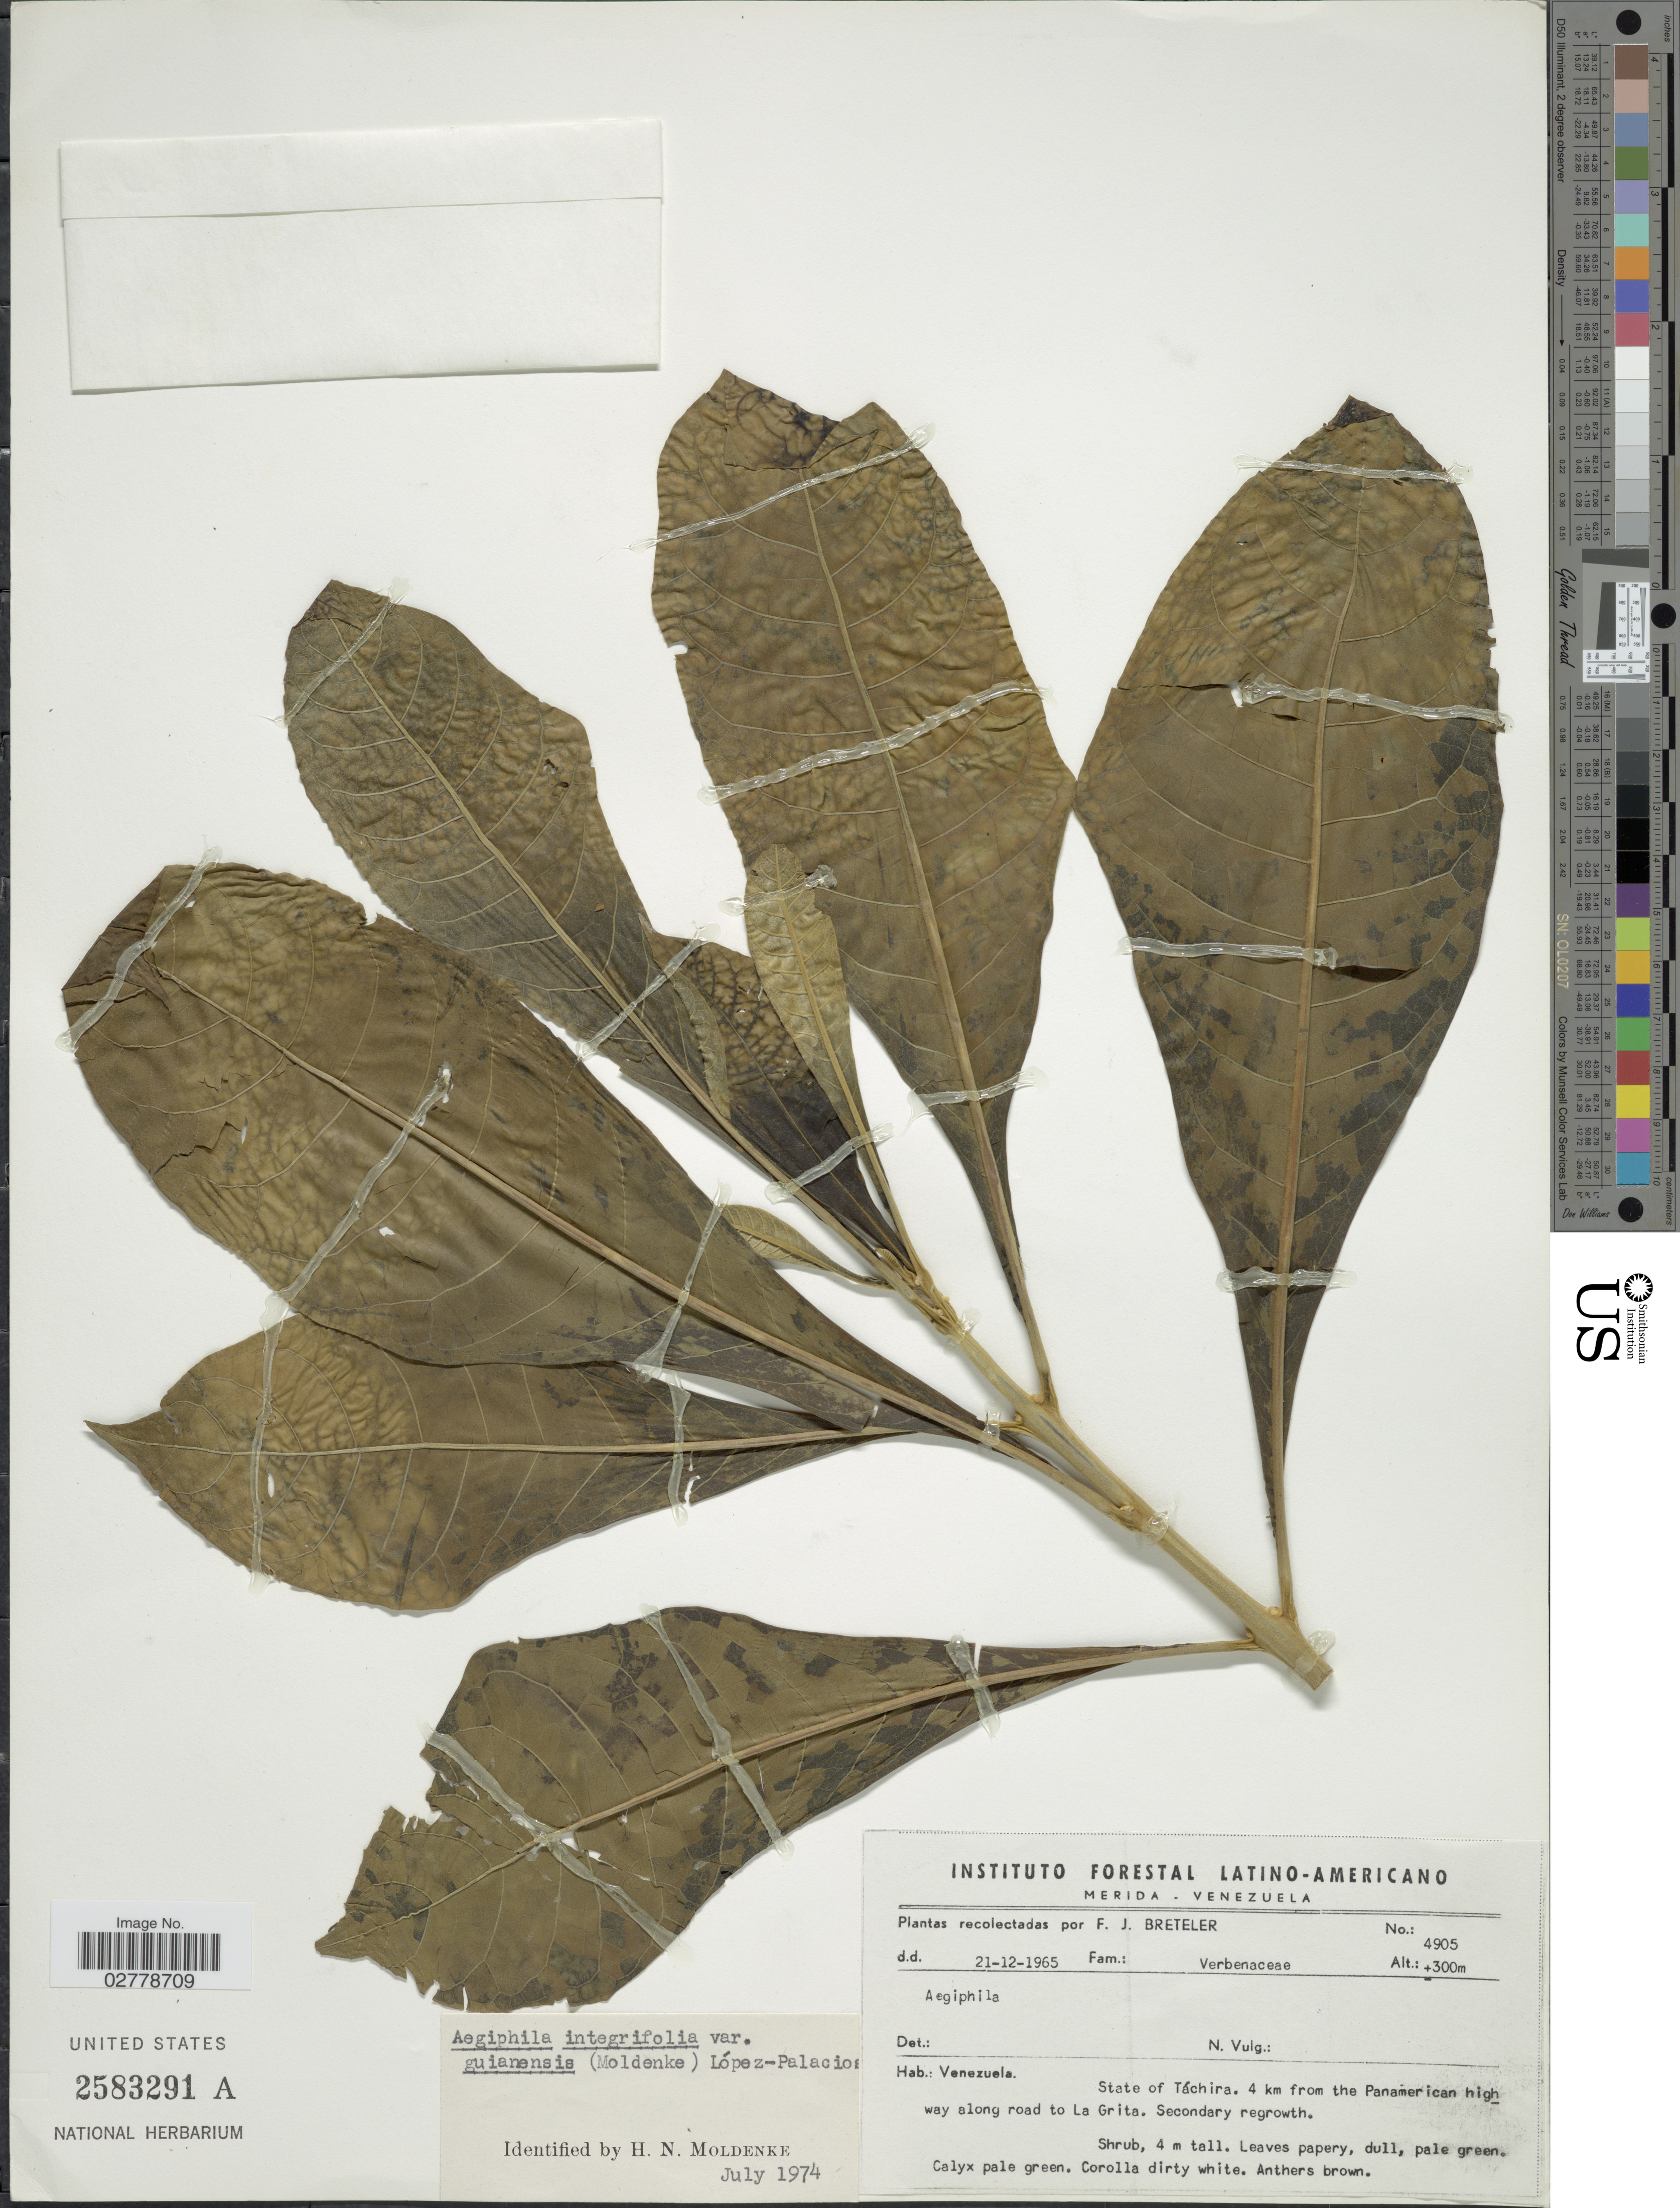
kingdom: Plantae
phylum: Tracheophyta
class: Magnoliopsida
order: Lamiales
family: Lamiaceae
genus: Aegiphila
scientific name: Aegiphila integrifolia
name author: (Jacq.) B.D. Jacks.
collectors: F. J. Breteler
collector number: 4905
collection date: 1965-12-21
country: Venezuela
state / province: Tachira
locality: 4 km from the Panamerican highway along road to La Grita.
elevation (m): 300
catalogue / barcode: US 2583291A